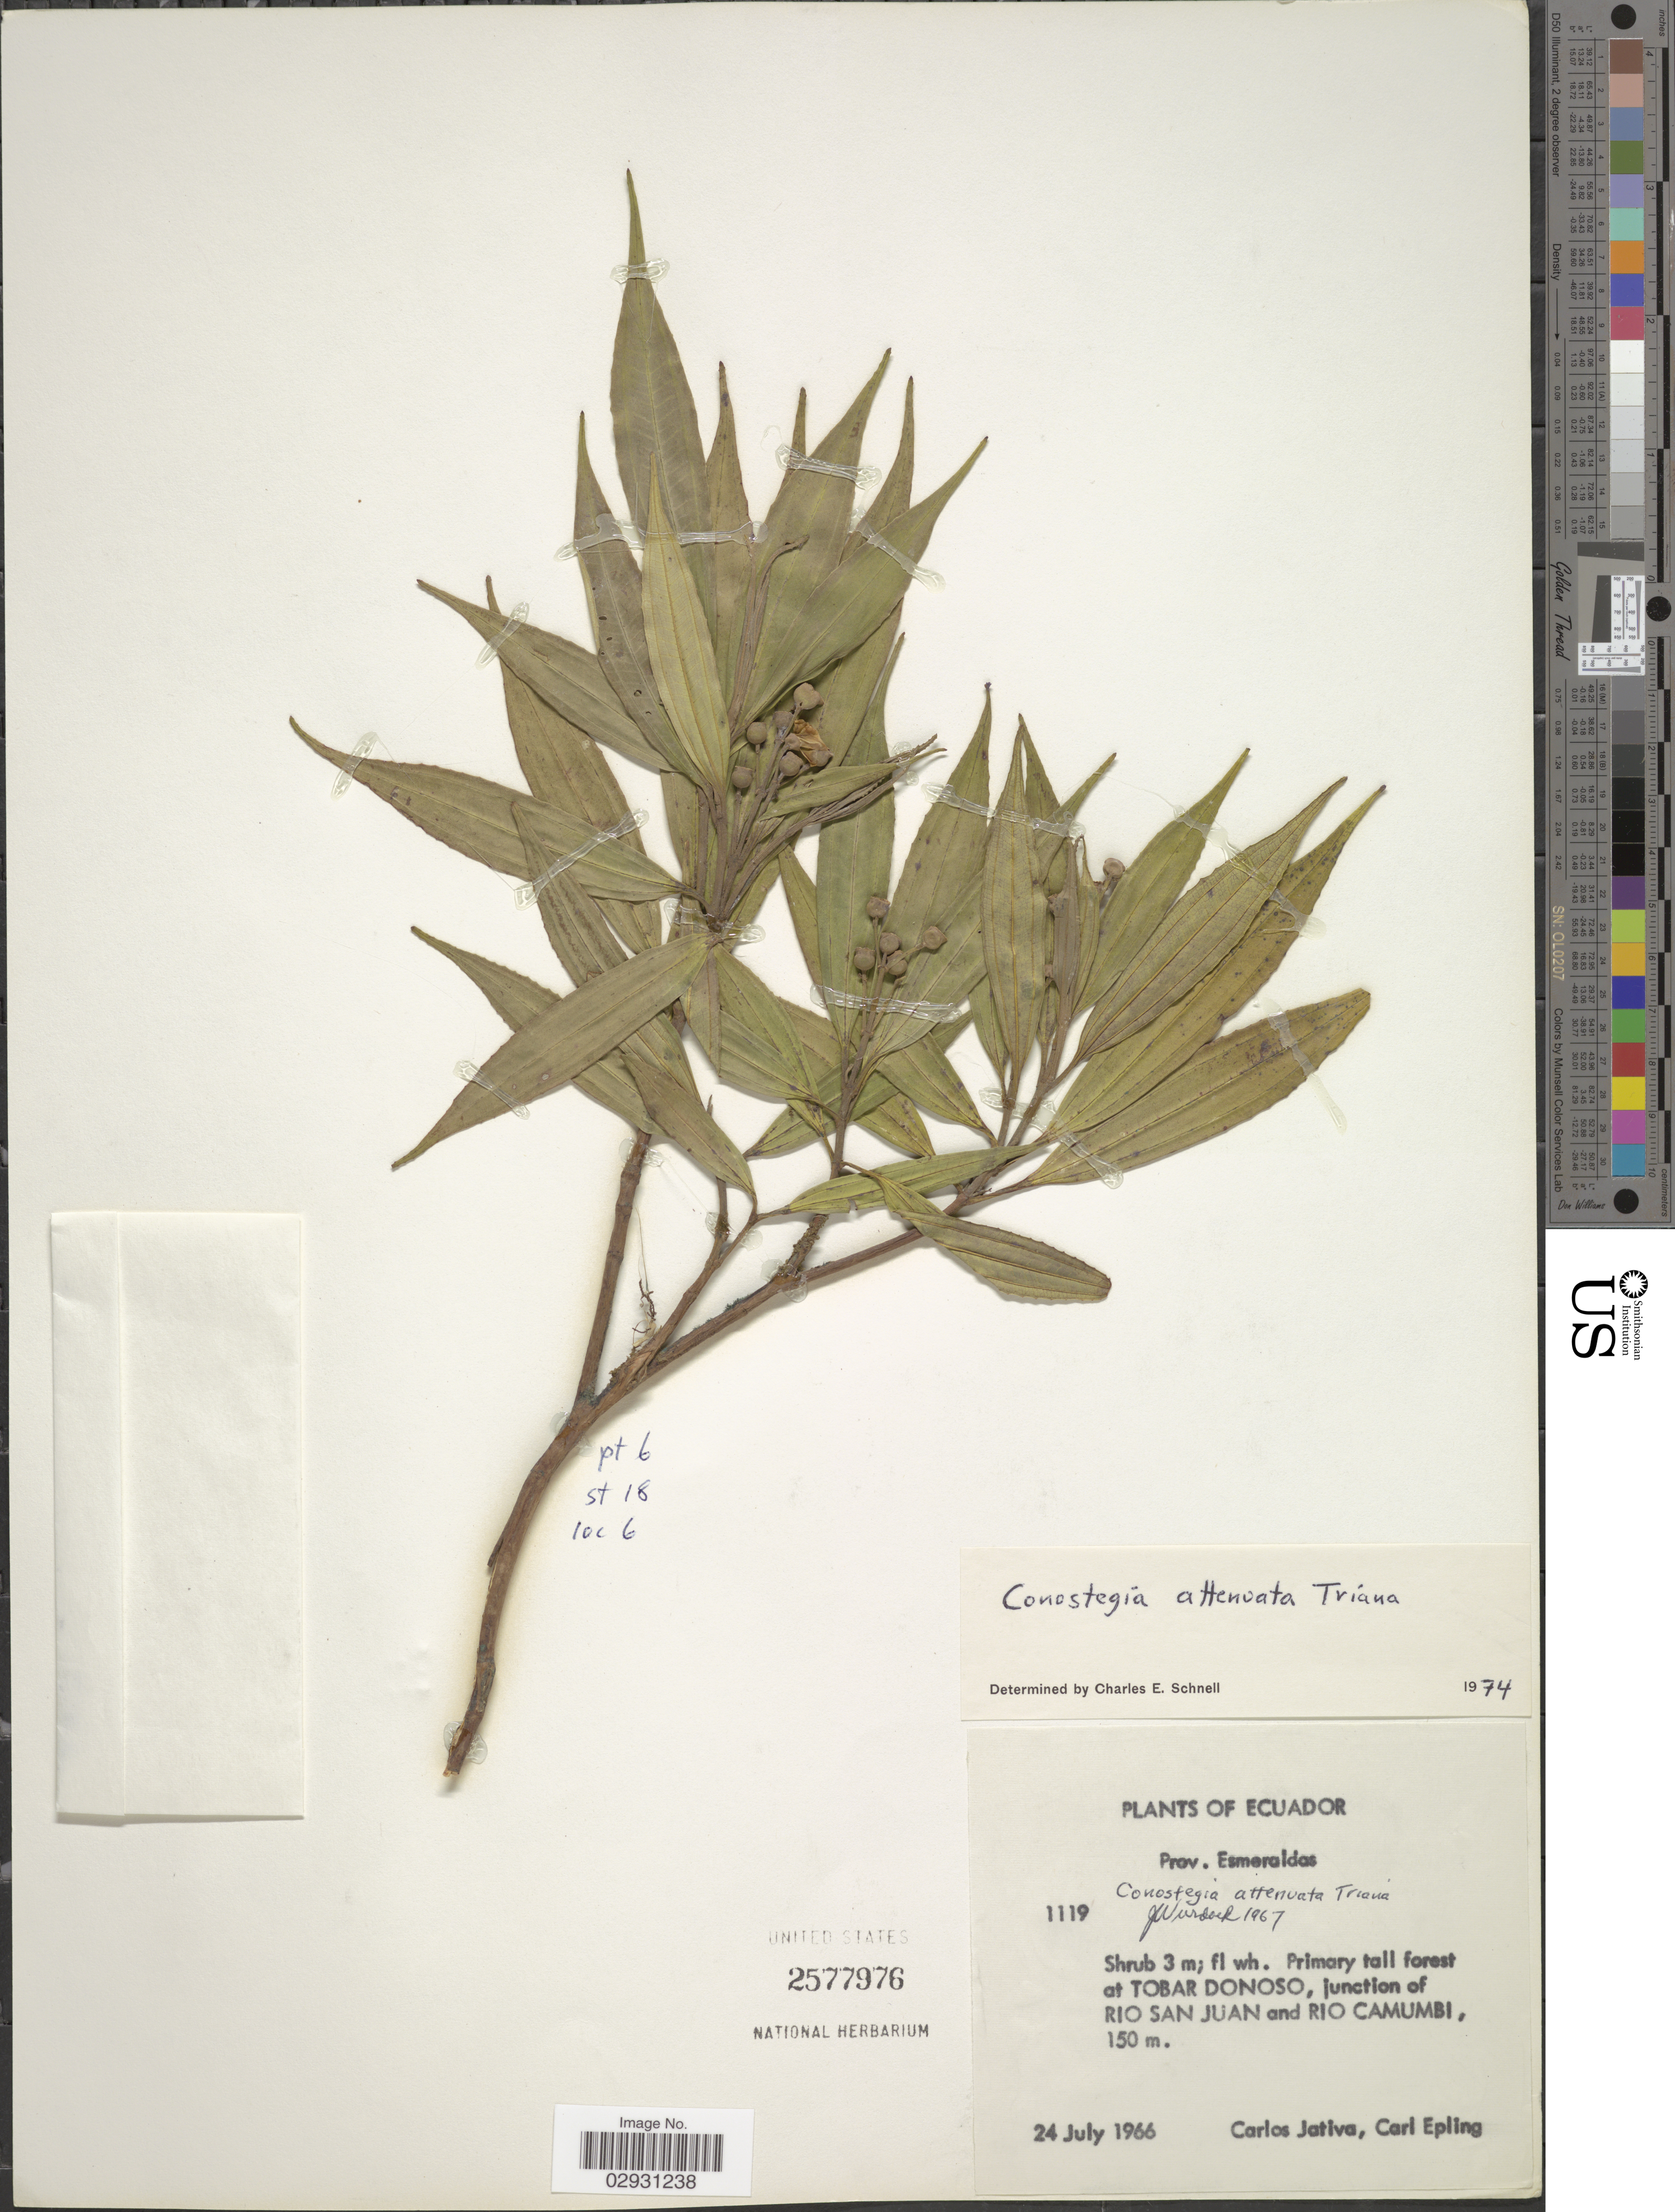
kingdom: Plantae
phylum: Tracheophyta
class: Magnoliopsida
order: Myrtales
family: Melastomataceae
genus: Conostegia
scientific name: Conostegia attenuata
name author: Triana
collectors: C. D. Játiva & C. C. Epling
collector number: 1119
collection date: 1966-07-24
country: Ecuador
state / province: Esmeraldas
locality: Tobar Donoso, junction of Rio San Juan and Rio Camumbi.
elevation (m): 150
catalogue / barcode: US 2577976